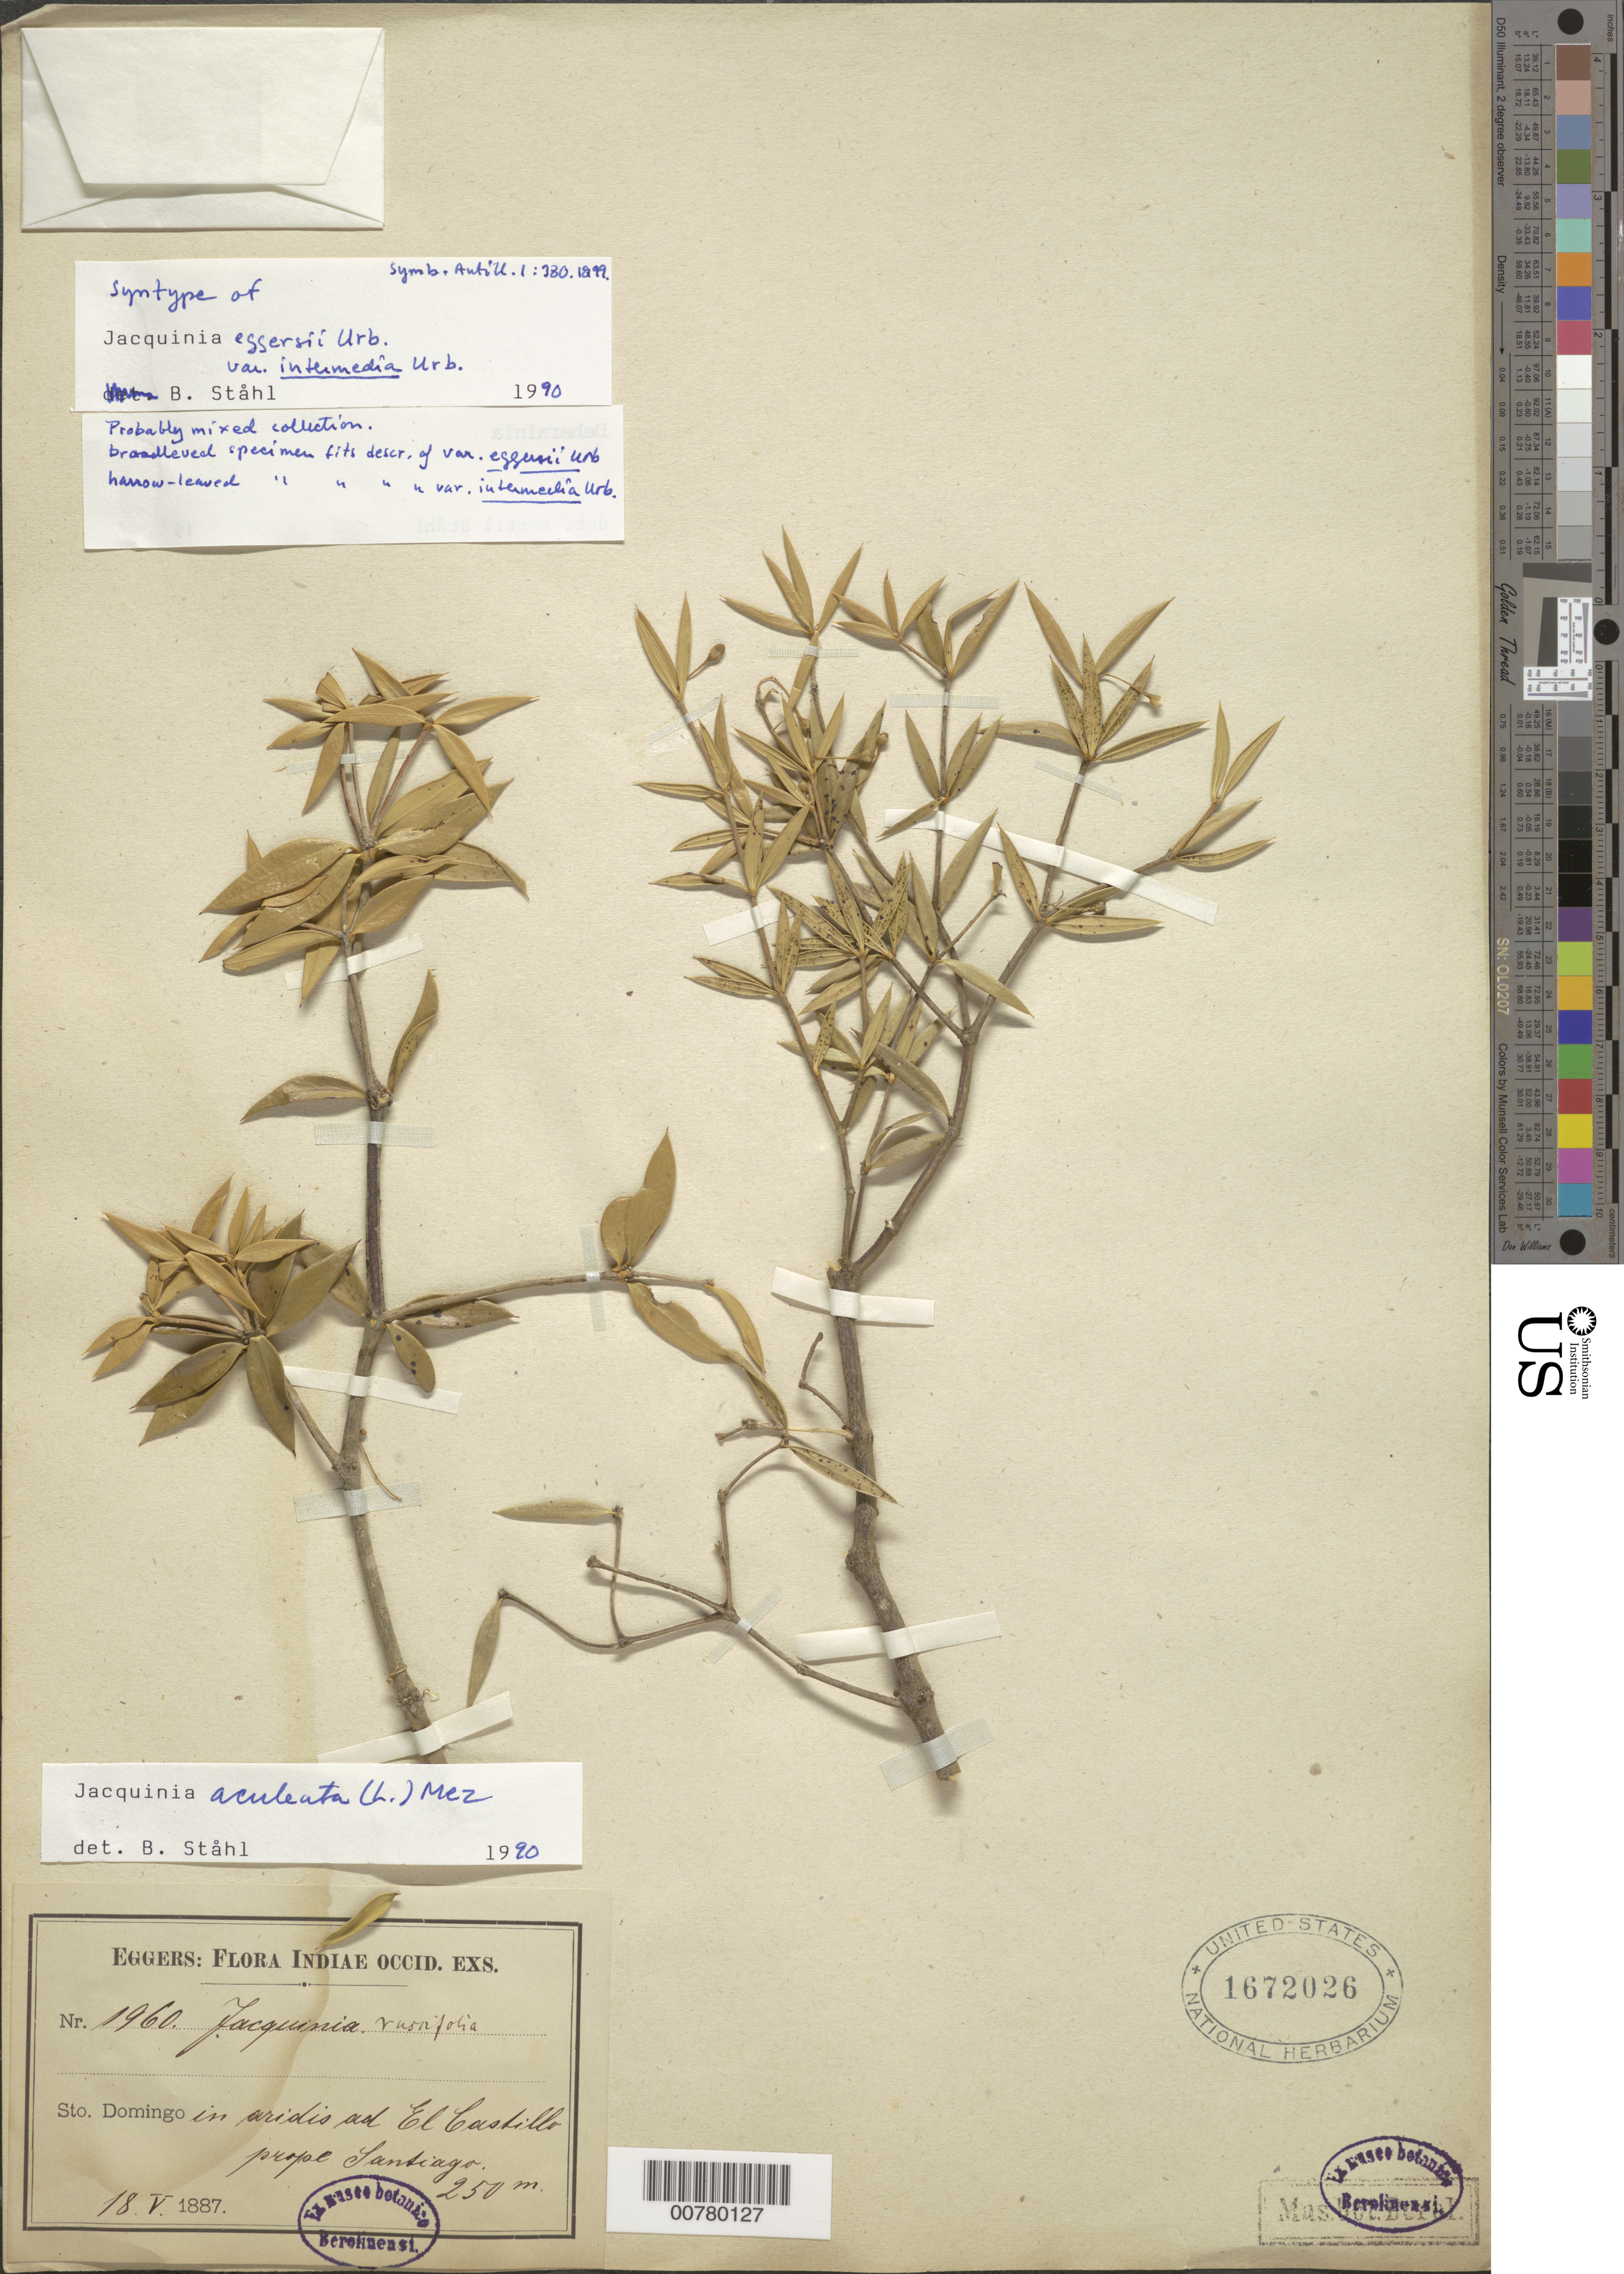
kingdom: Plantae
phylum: Tracheophyta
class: Magnoliopsida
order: Ericales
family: Primulaceae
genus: Jacquinia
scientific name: Jacquinia aculeata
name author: (L.) Mez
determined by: Ståhl, B.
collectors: H. F. A. von Eggers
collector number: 1960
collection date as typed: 18 May 1887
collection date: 1887-05-18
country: Dominican Republic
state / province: Santiago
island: Hispaniola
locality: El Castillo.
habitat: In aridis.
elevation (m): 250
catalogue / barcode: US 1672026